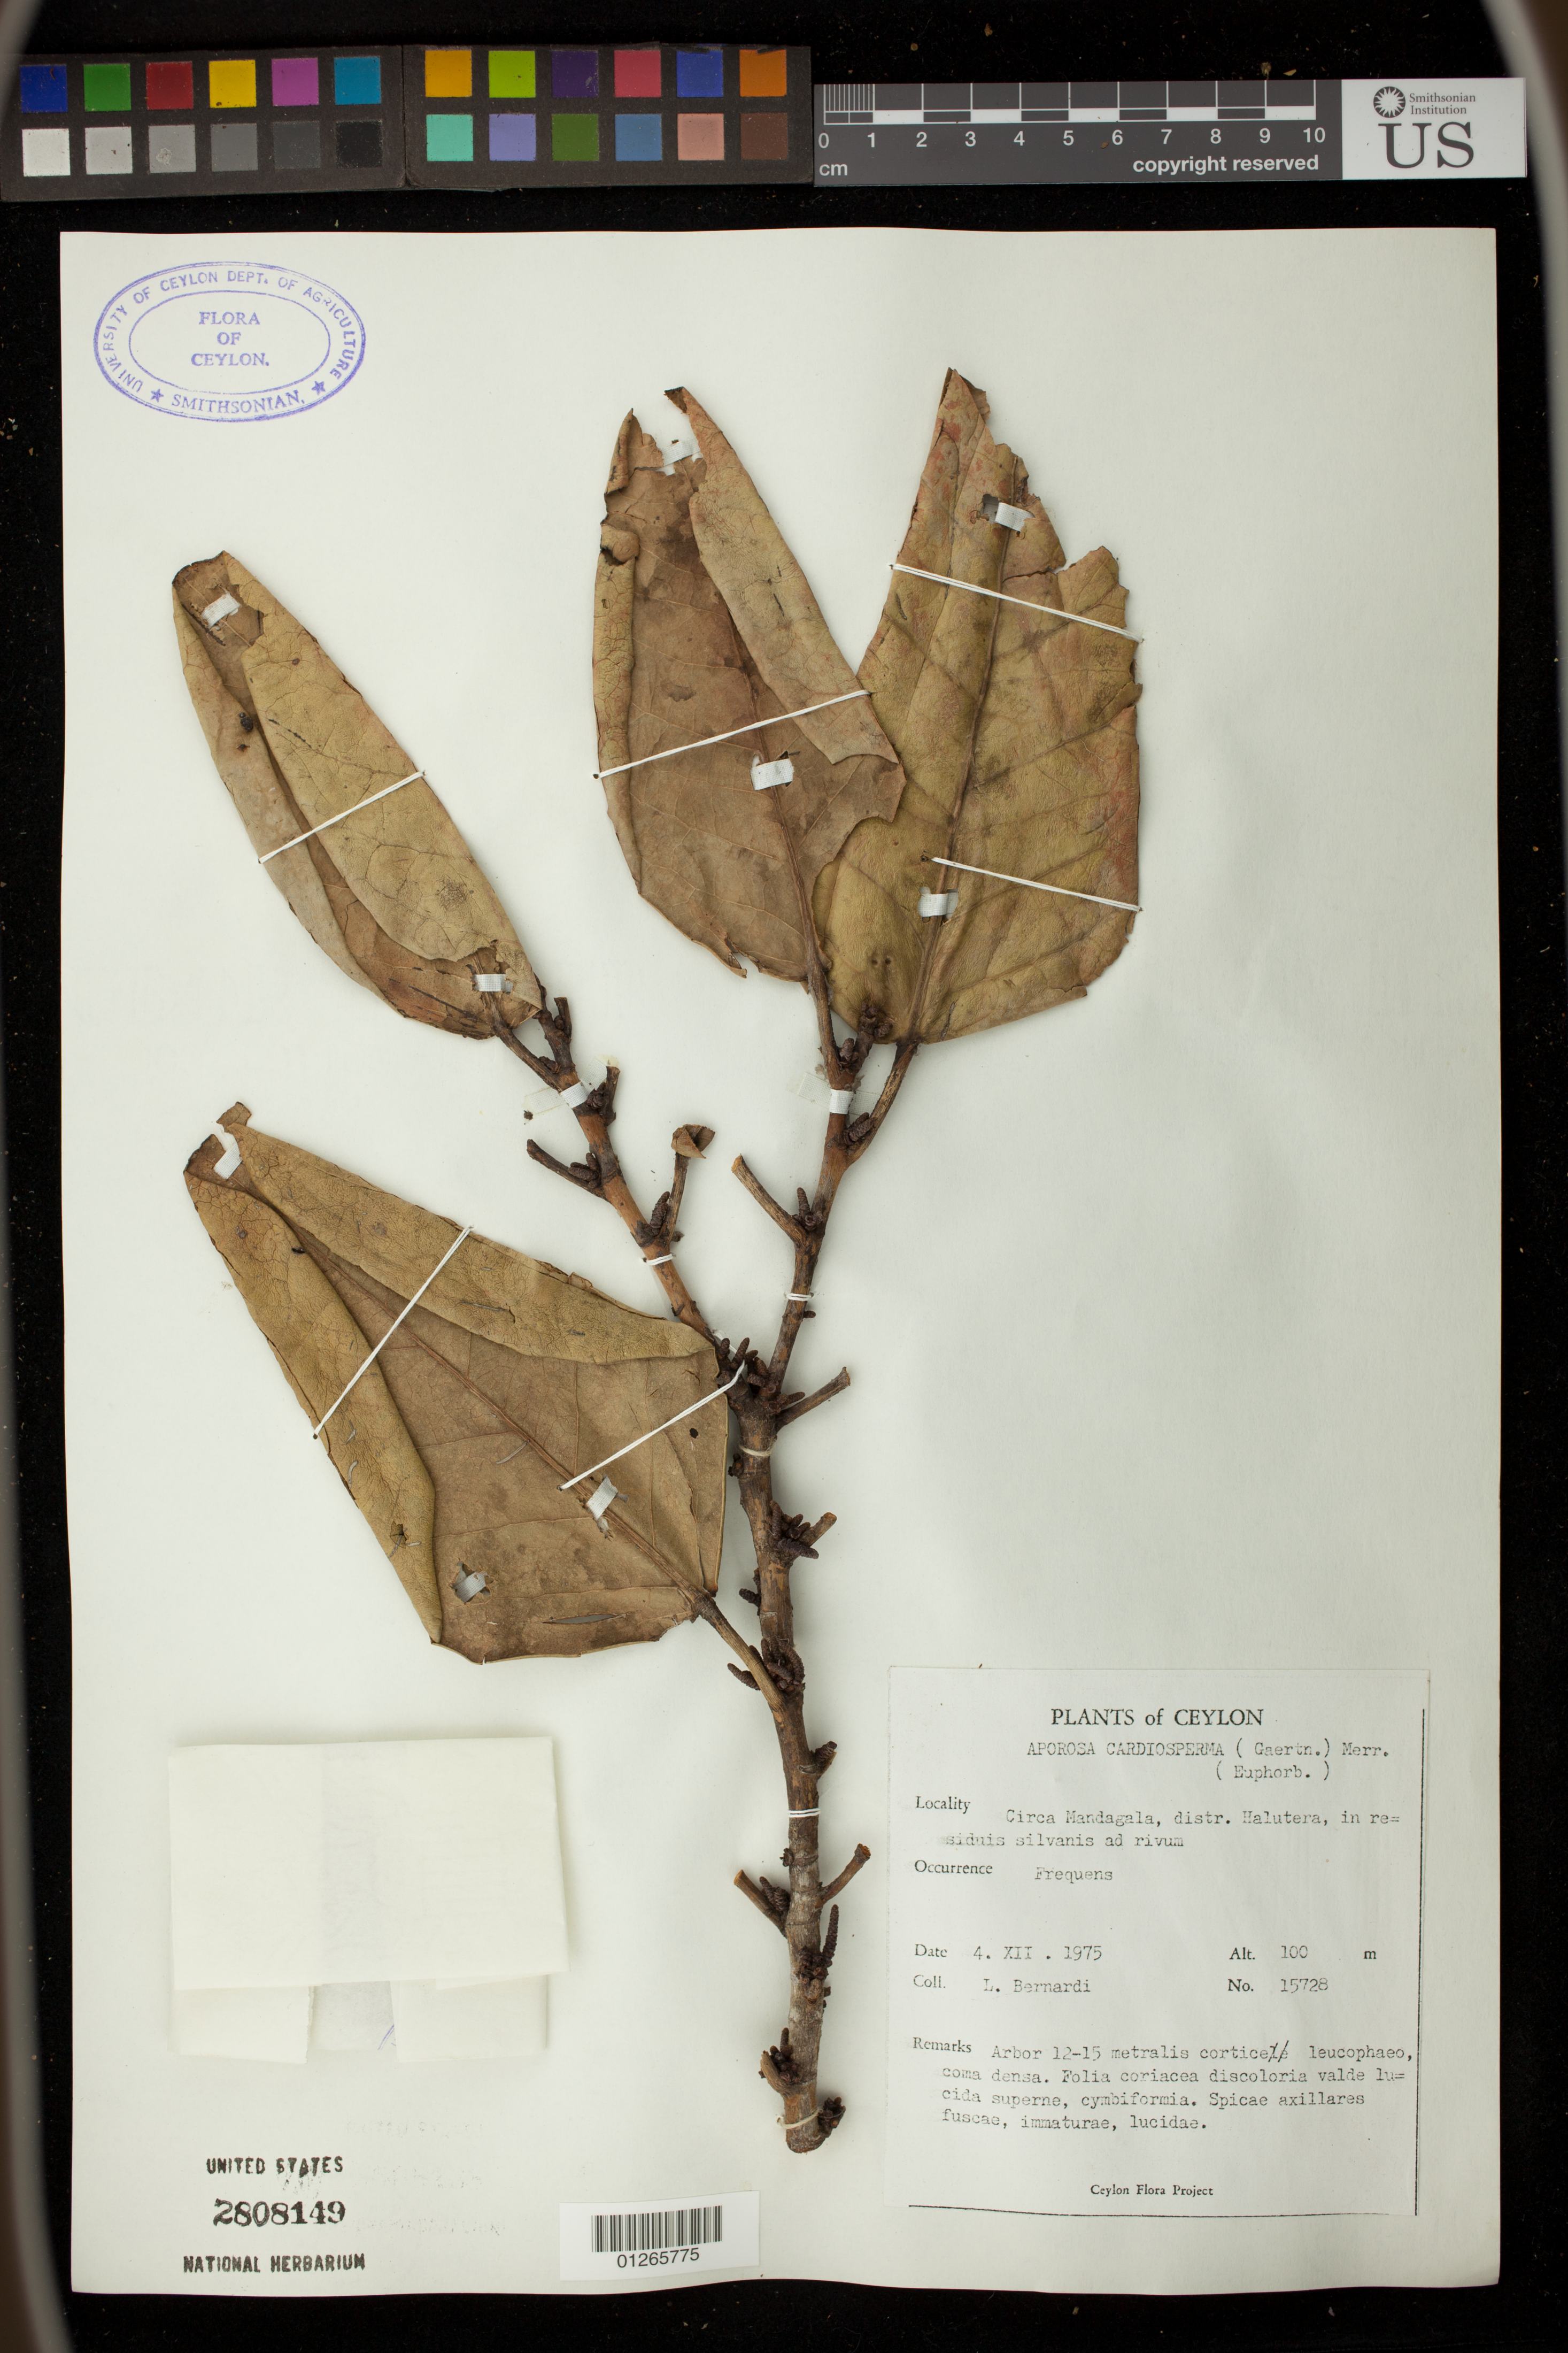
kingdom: Plantae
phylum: Tracheophyta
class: Magnoliopsida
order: Malpighiales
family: Phyllanthaceae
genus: Aporosa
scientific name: Aporosa cardiosperma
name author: (Gaertn.) Merr.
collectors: L. Bernardi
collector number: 15728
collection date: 1975-07-04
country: Sri Lanka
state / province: North Central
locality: Circa Mandagala, distr. Halutera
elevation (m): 100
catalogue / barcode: US 2808149